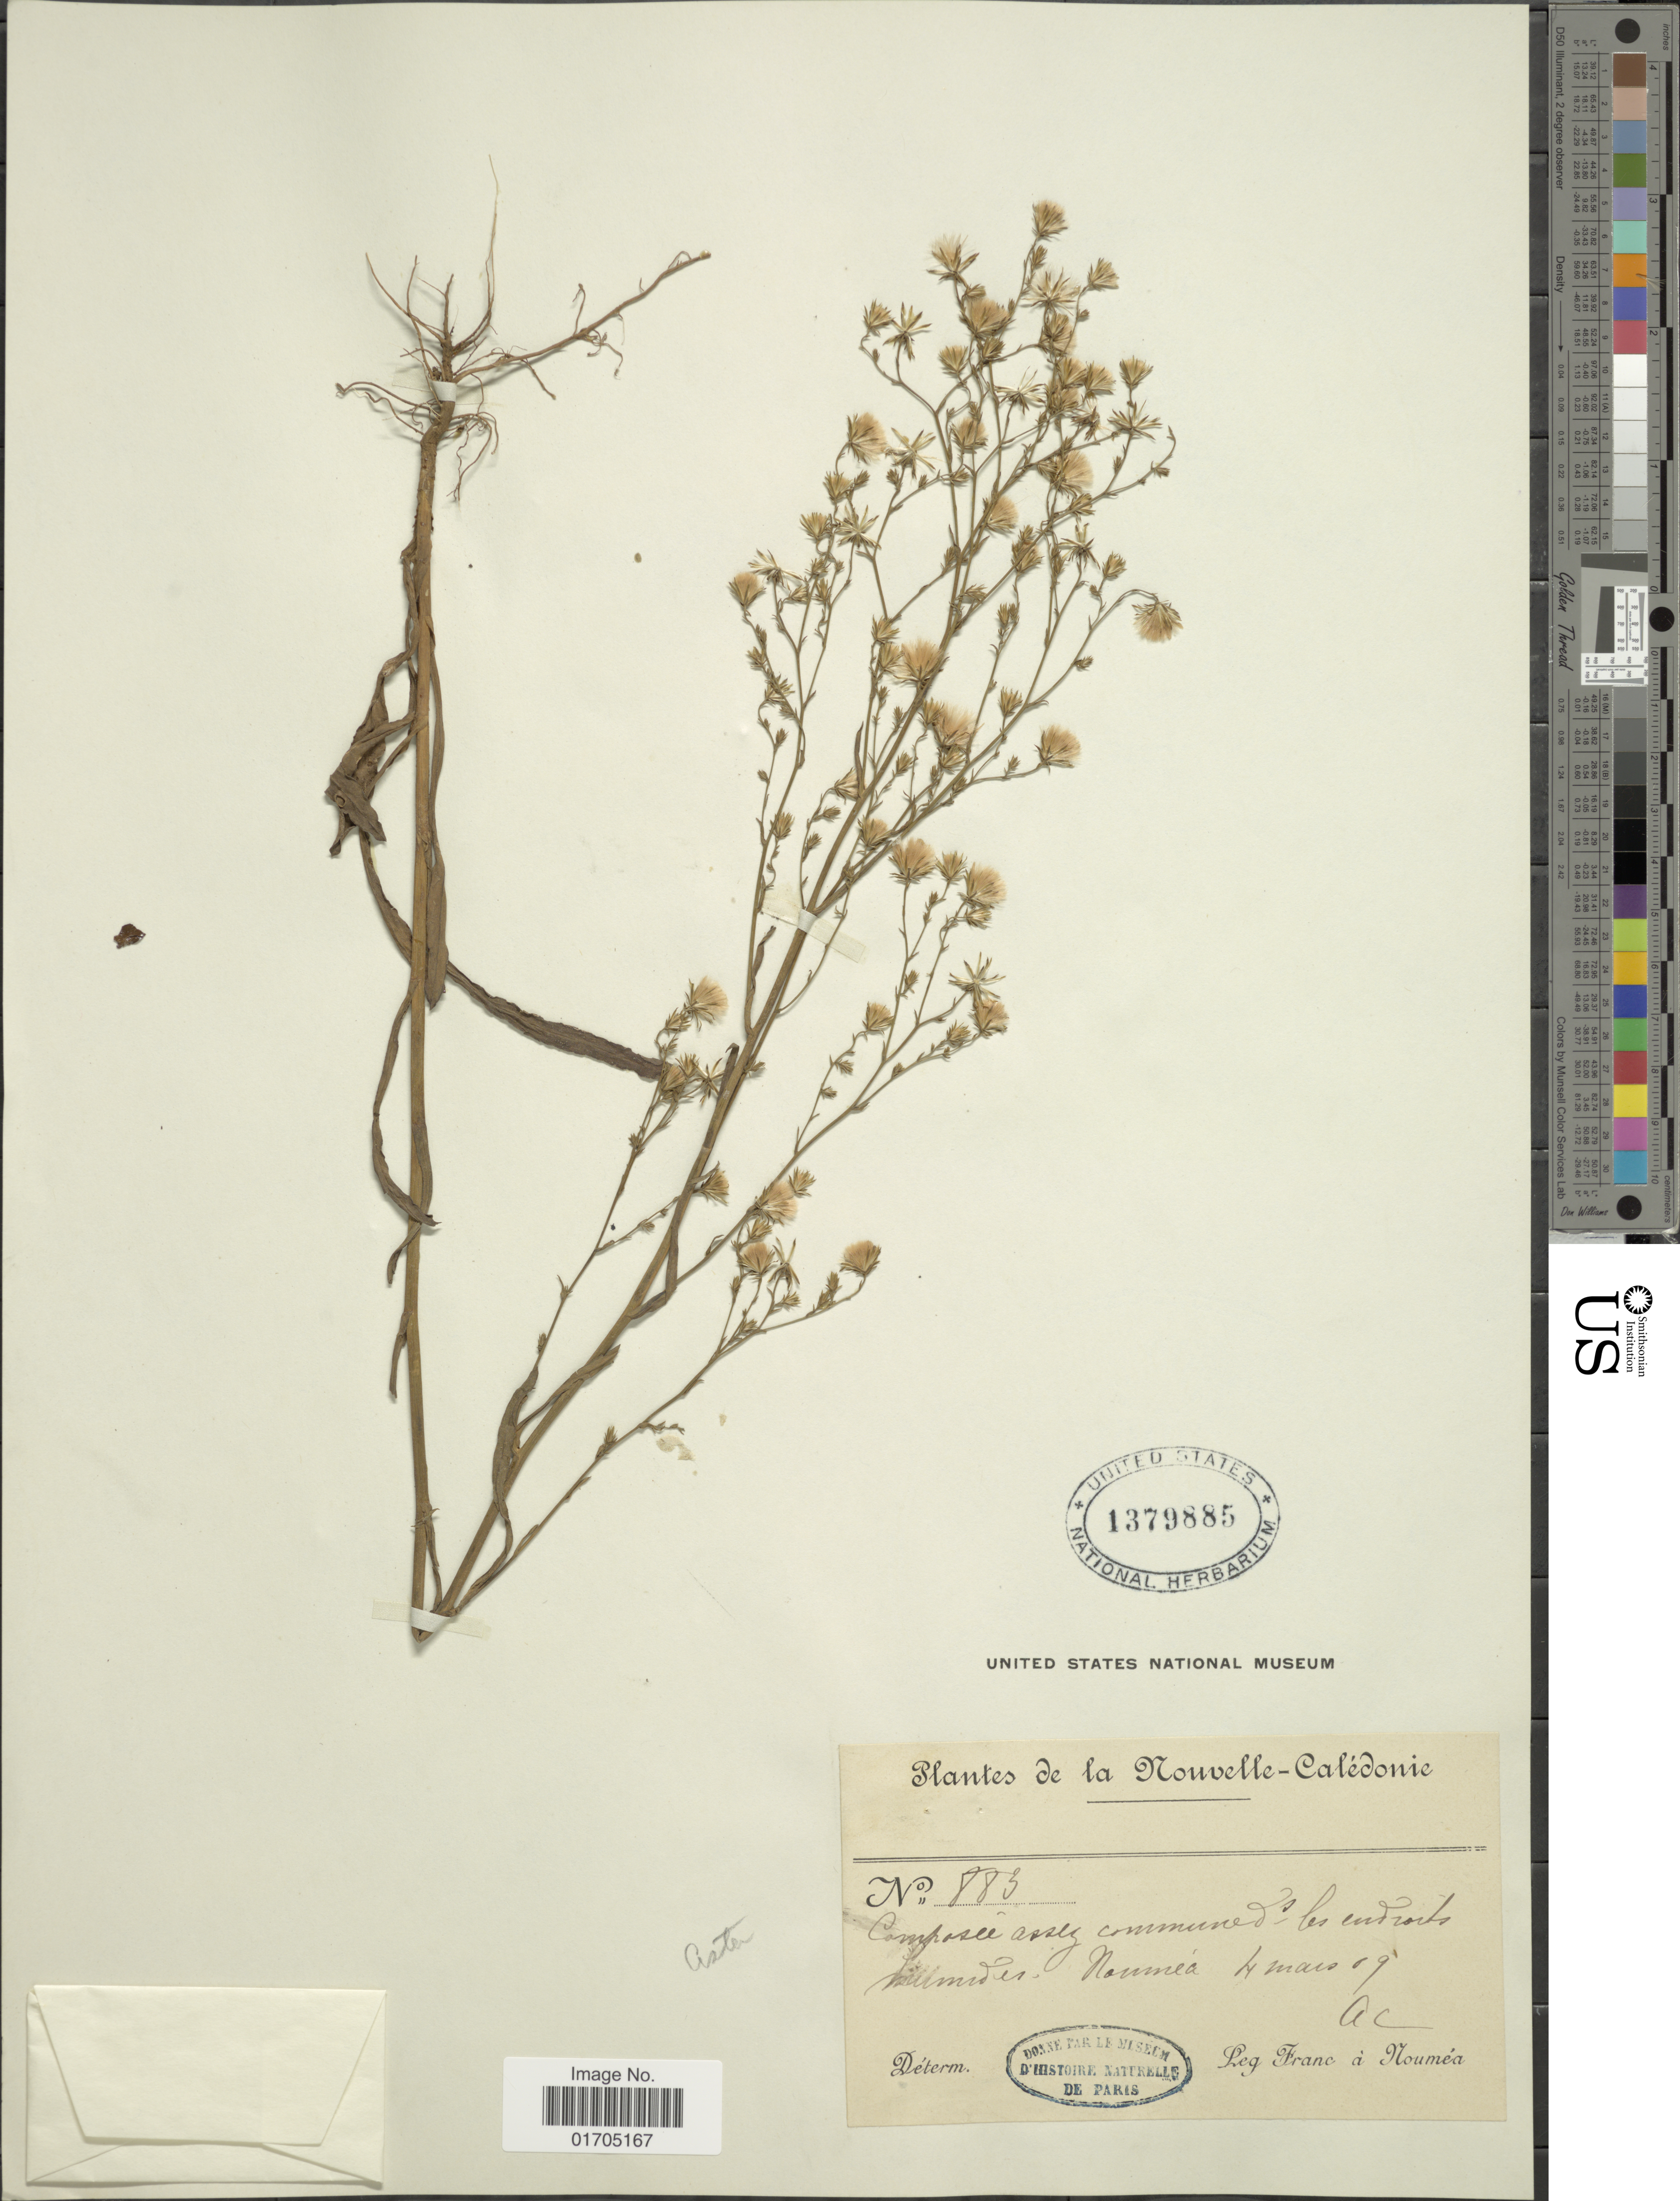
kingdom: Plantae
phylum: Tracheophyta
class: Magnoliopsida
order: Asterales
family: Asteraceae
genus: Symphyotrichum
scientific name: Symphyotrichum sp.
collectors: I. Franc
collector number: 883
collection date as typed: Transcribed d/m/y: 4/3/19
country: New Caledonia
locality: Composee assez communed les endroits humides. Noumea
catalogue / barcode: US 1379885